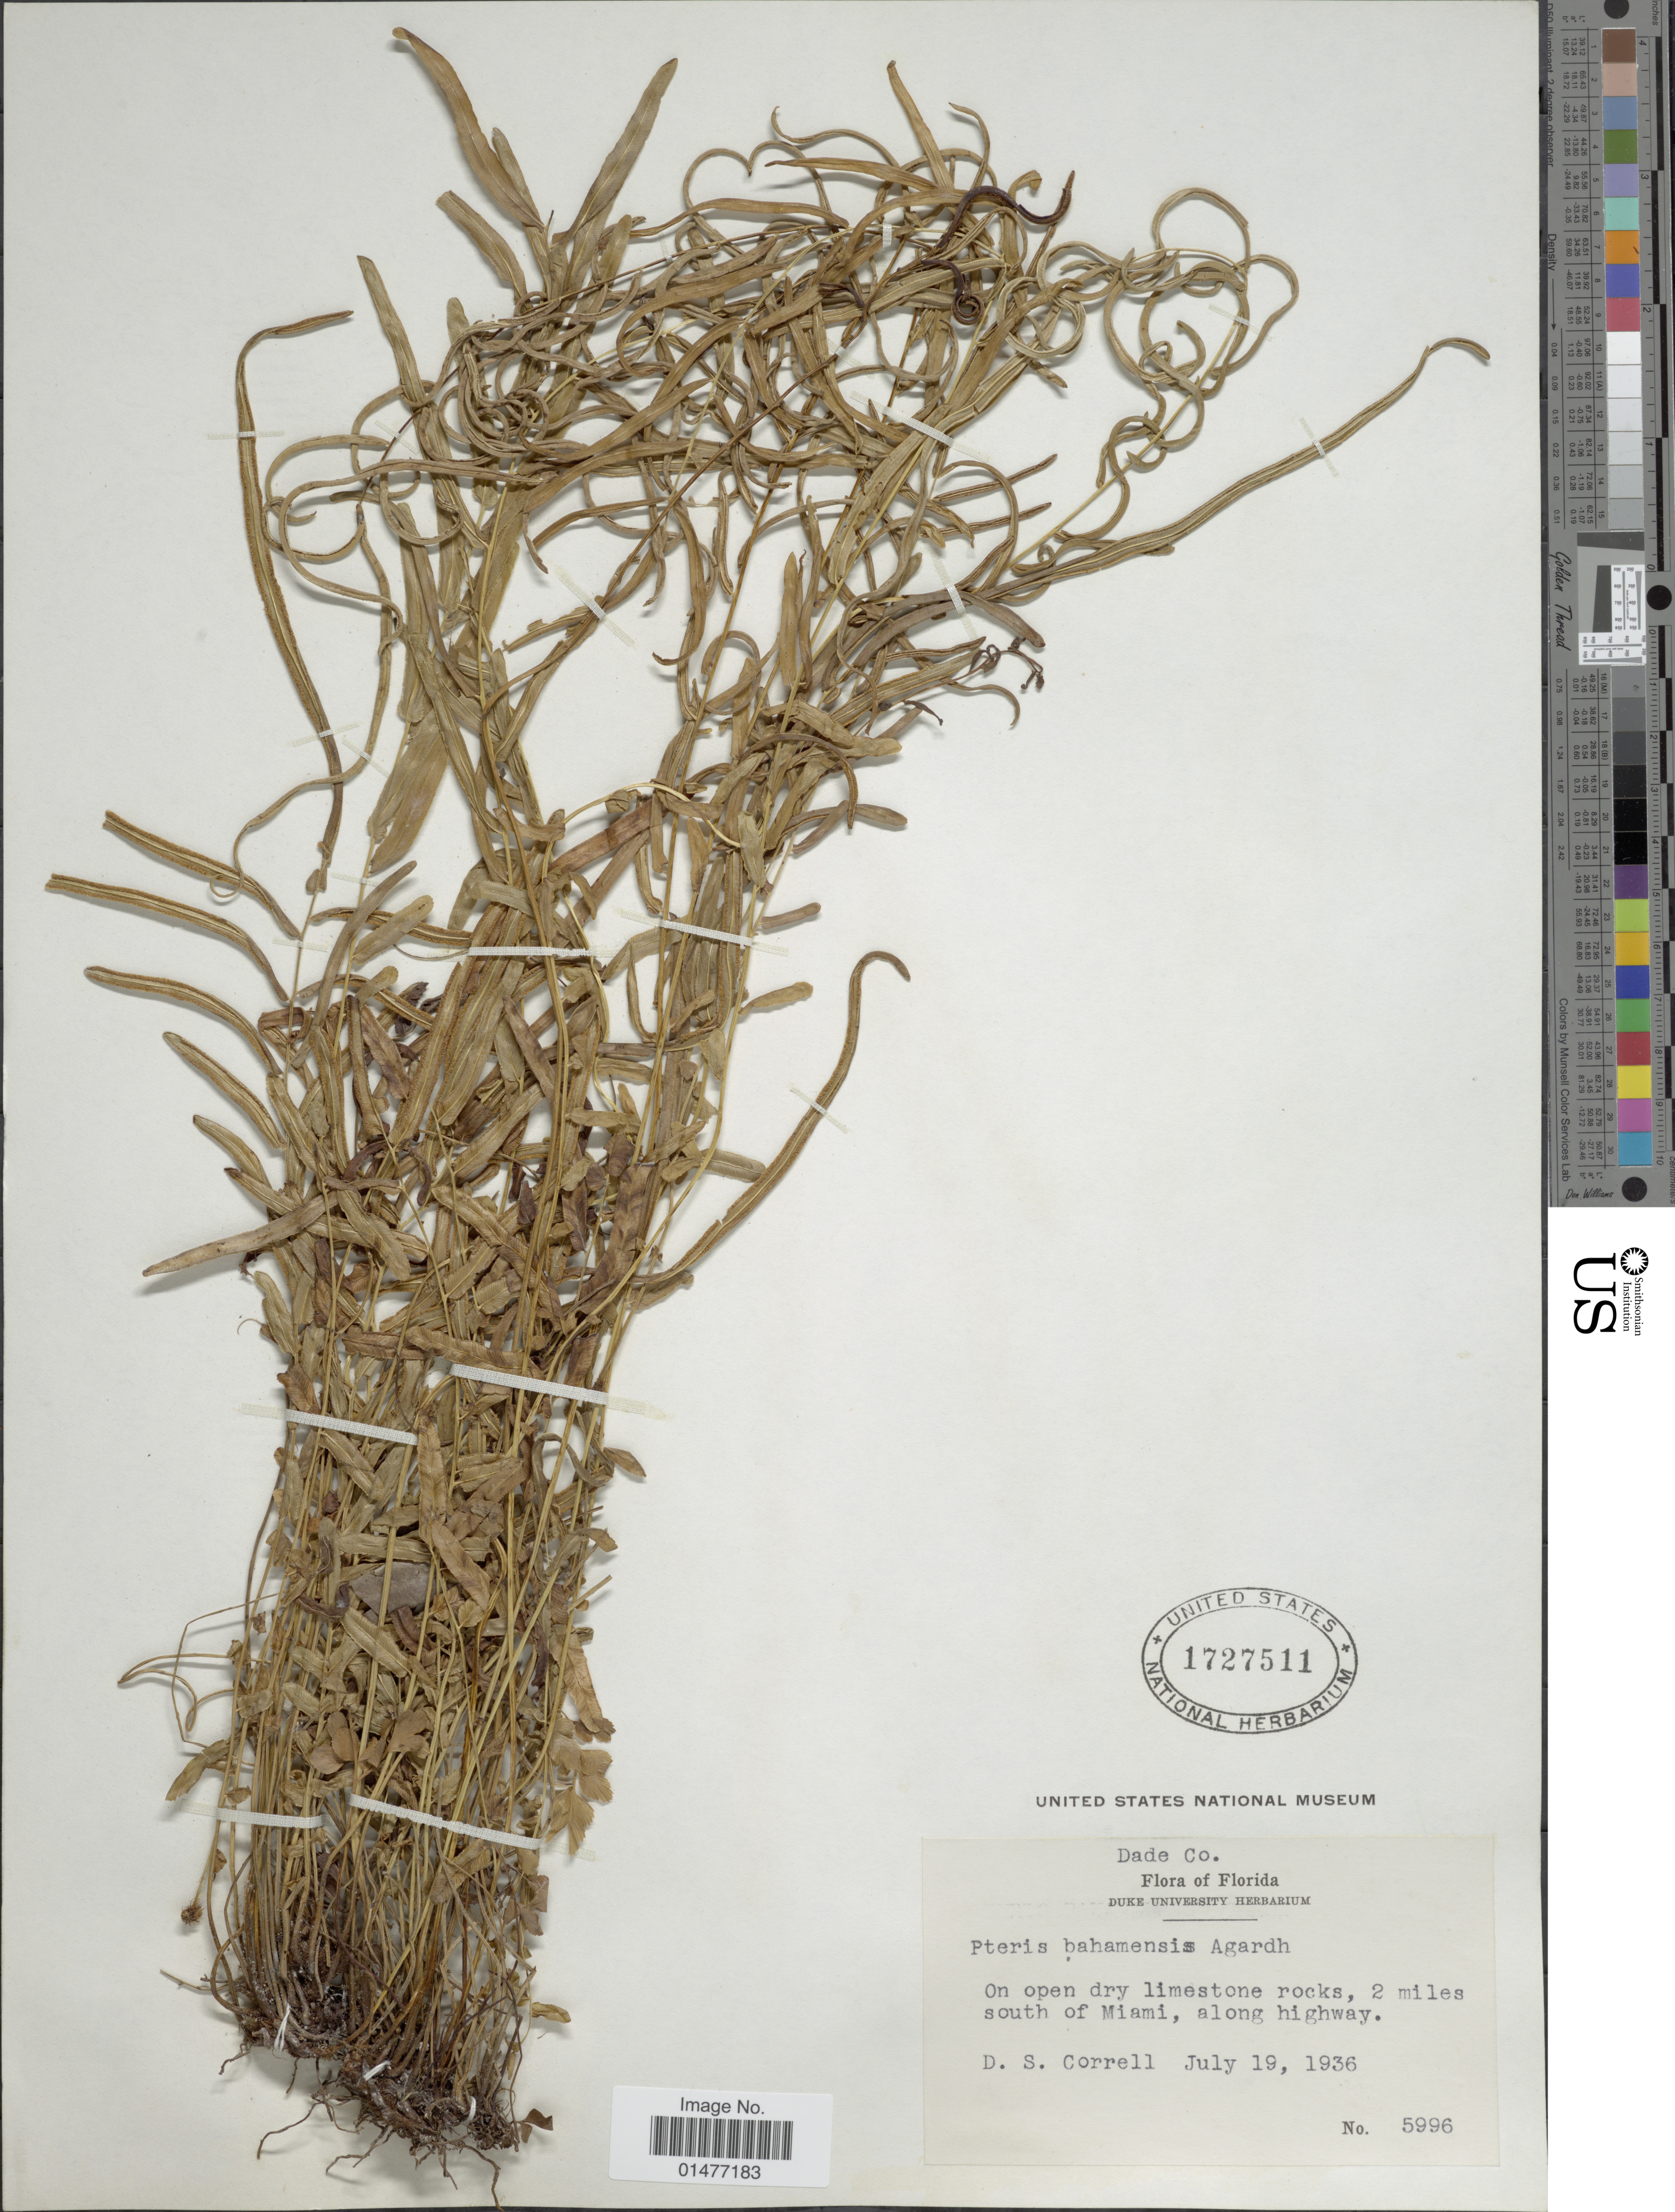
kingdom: Plantae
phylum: Tracheophyta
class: Polypodiopsida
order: Polypodiales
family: Pteridaceae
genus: Pteris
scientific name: Pteris bahamenis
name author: (J. Agardh) Fée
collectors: D. S. Correll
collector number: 5996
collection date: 1936-07-19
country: United States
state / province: Florida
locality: Flora of Florida, Dade Co. On open dry limestone rocksm 2 miles south of Miami, along highway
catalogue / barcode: US 1727511